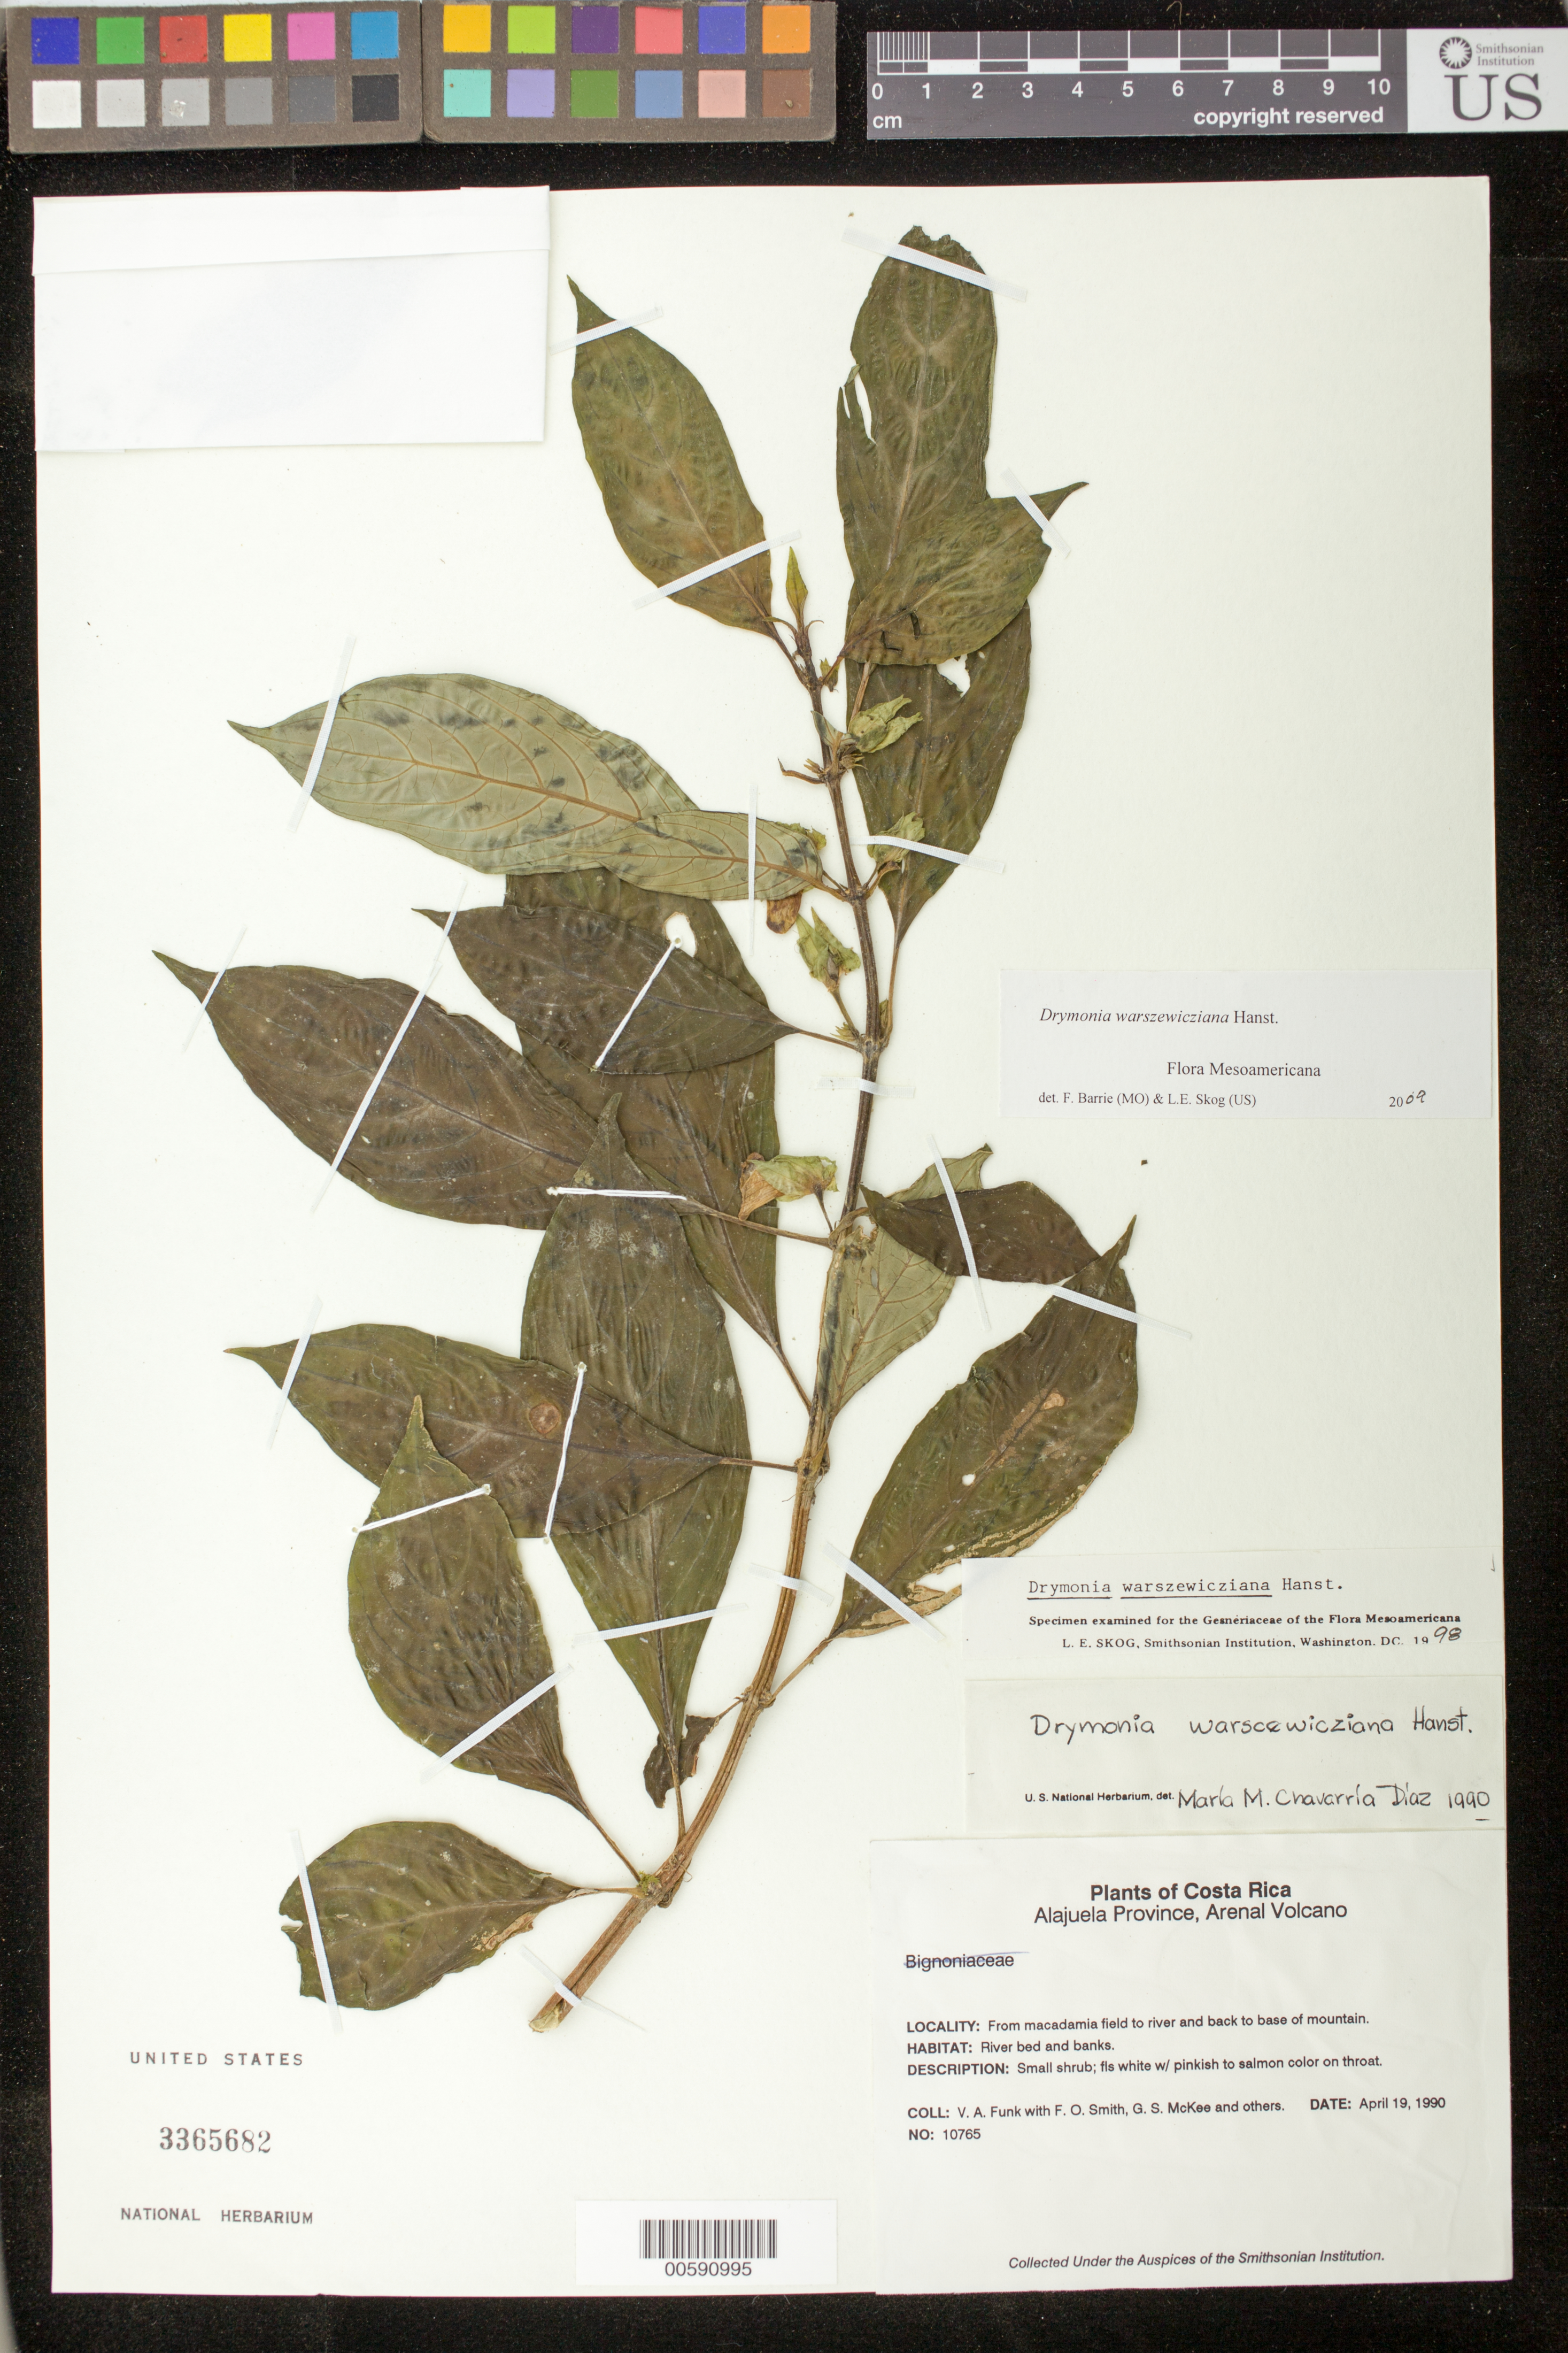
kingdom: Plantae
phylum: Tracheophyta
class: Magnoliopsida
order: Lamiales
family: Gesneriaceae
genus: Drymonia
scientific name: Drymonia warszewicziana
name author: Hanst.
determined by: Skog, Laurence E.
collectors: V. Funk, F. Smith, G. S. McKee & et al.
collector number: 10765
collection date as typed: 19 Apr 1990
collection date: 1990-04-19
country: Costa Rica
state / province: Alajuela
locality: Arenal Volcano; from macadamia field to river and back to base of mountain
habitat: River bed and banks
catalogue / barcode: US 3365682